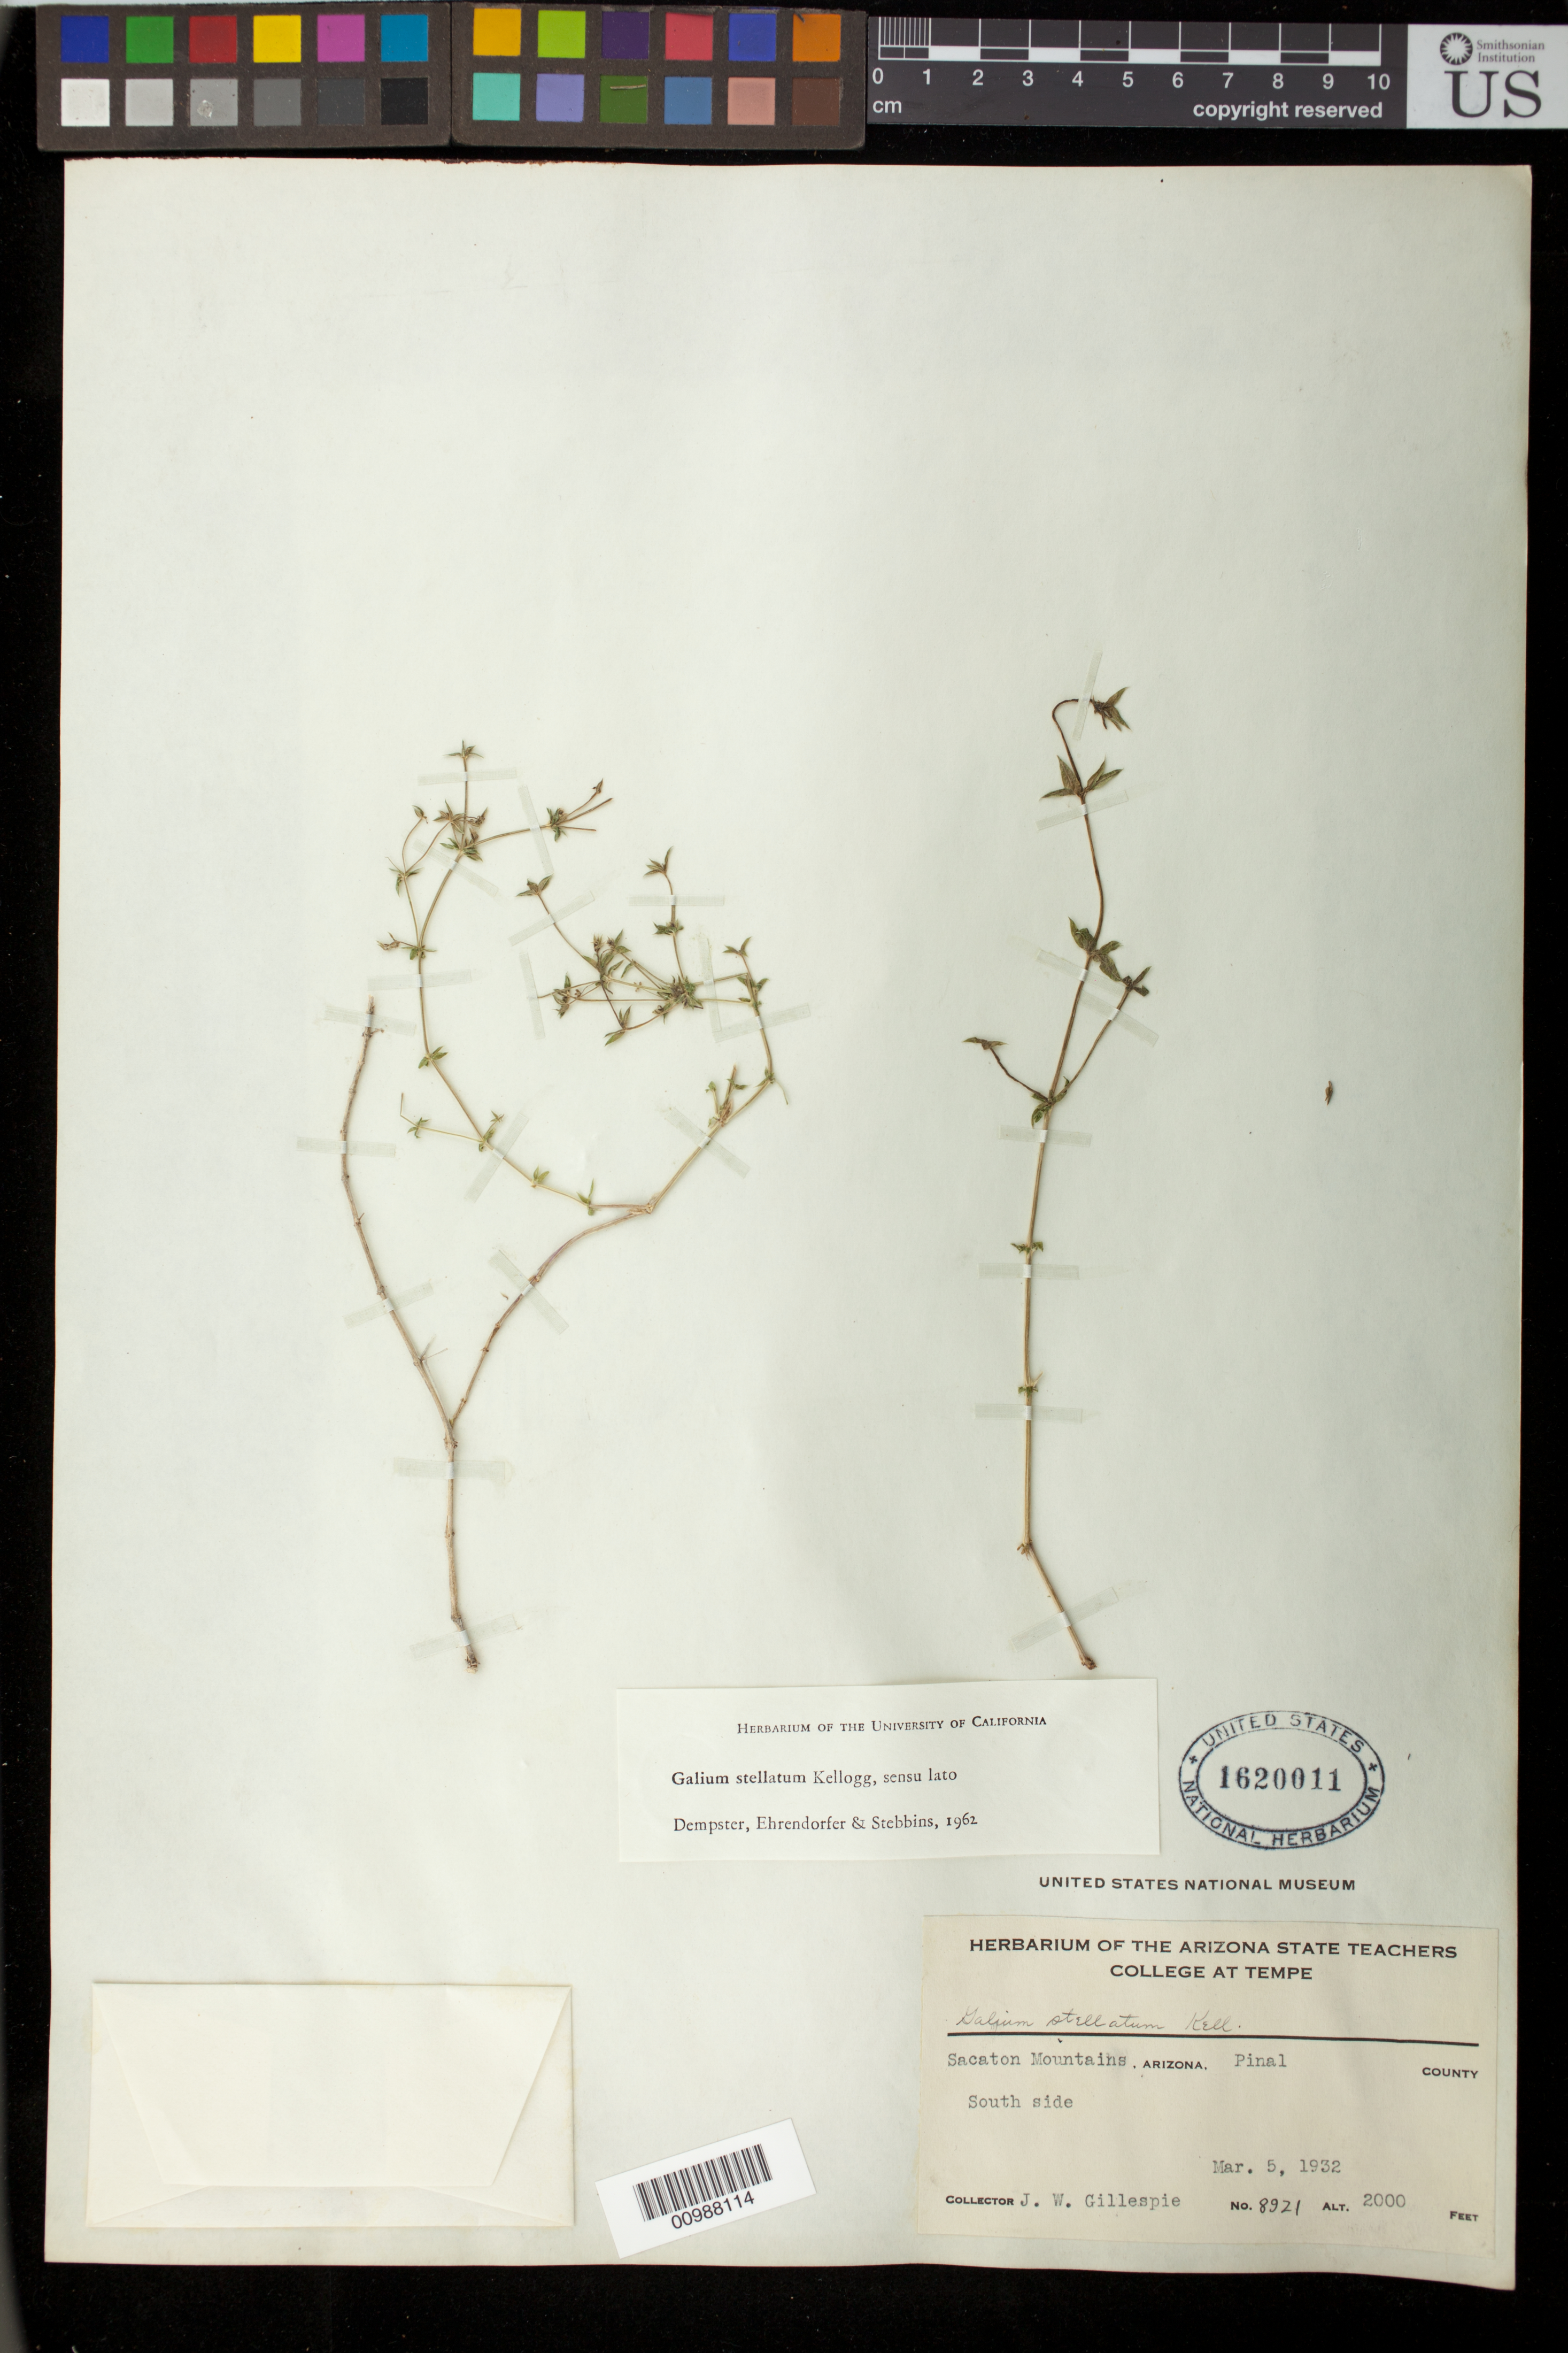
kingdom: Plantae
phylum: Tracheophyta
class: Magnoliopsida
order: Gentianales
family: Rubiaceae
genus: Galium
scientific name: Galium stellatum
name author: Kellogg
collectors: J. W. Gillespie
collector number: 8924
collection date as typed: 05 Mar 1932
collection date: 1932-03-05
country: United States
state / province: Arizona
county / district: Pinal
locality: Sacaton Mountains, south side.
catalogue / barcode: US 1620011